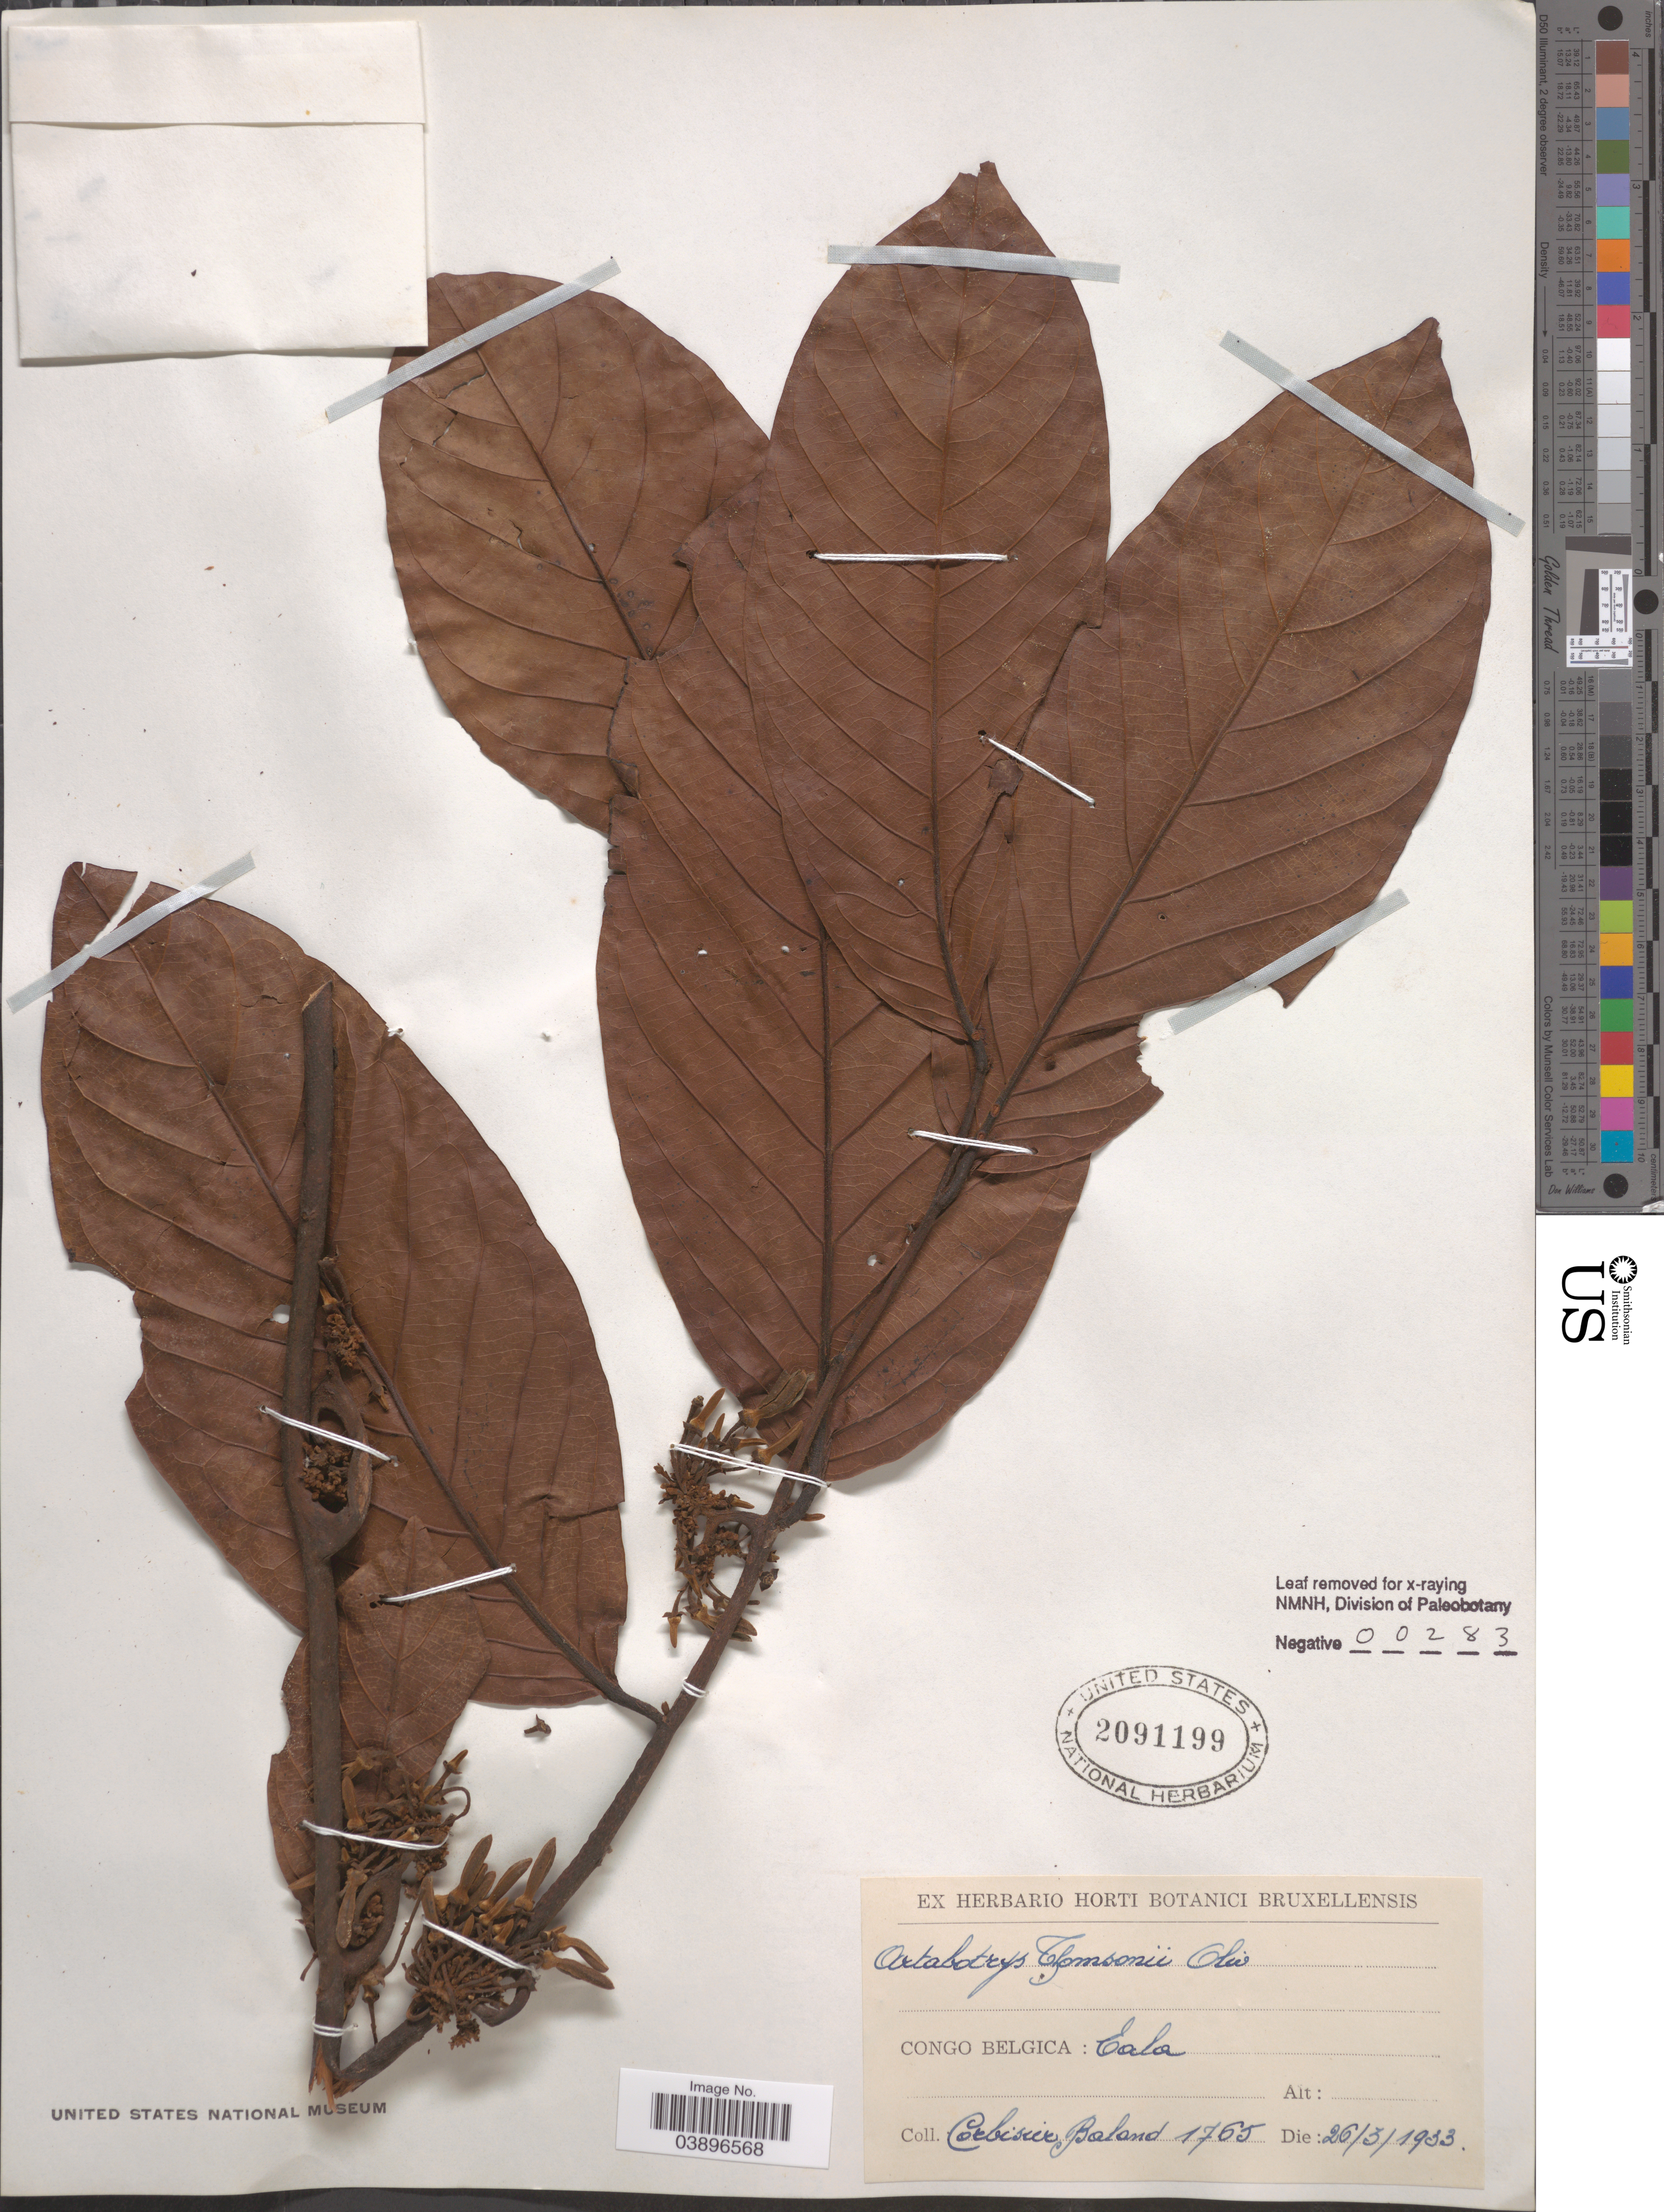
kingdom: Plantae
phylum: Tracheophyta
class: Magnoliopsida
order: Magnoliales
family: Annonaceae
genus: Artabotrys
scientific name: Artabotrys thomsonii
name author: Oliv.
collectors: C. Baland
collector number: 1765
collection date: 1933-03-26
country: Congo, Democratic Republic of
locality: Congo Belgica: Eala.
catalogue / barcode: US 2091199